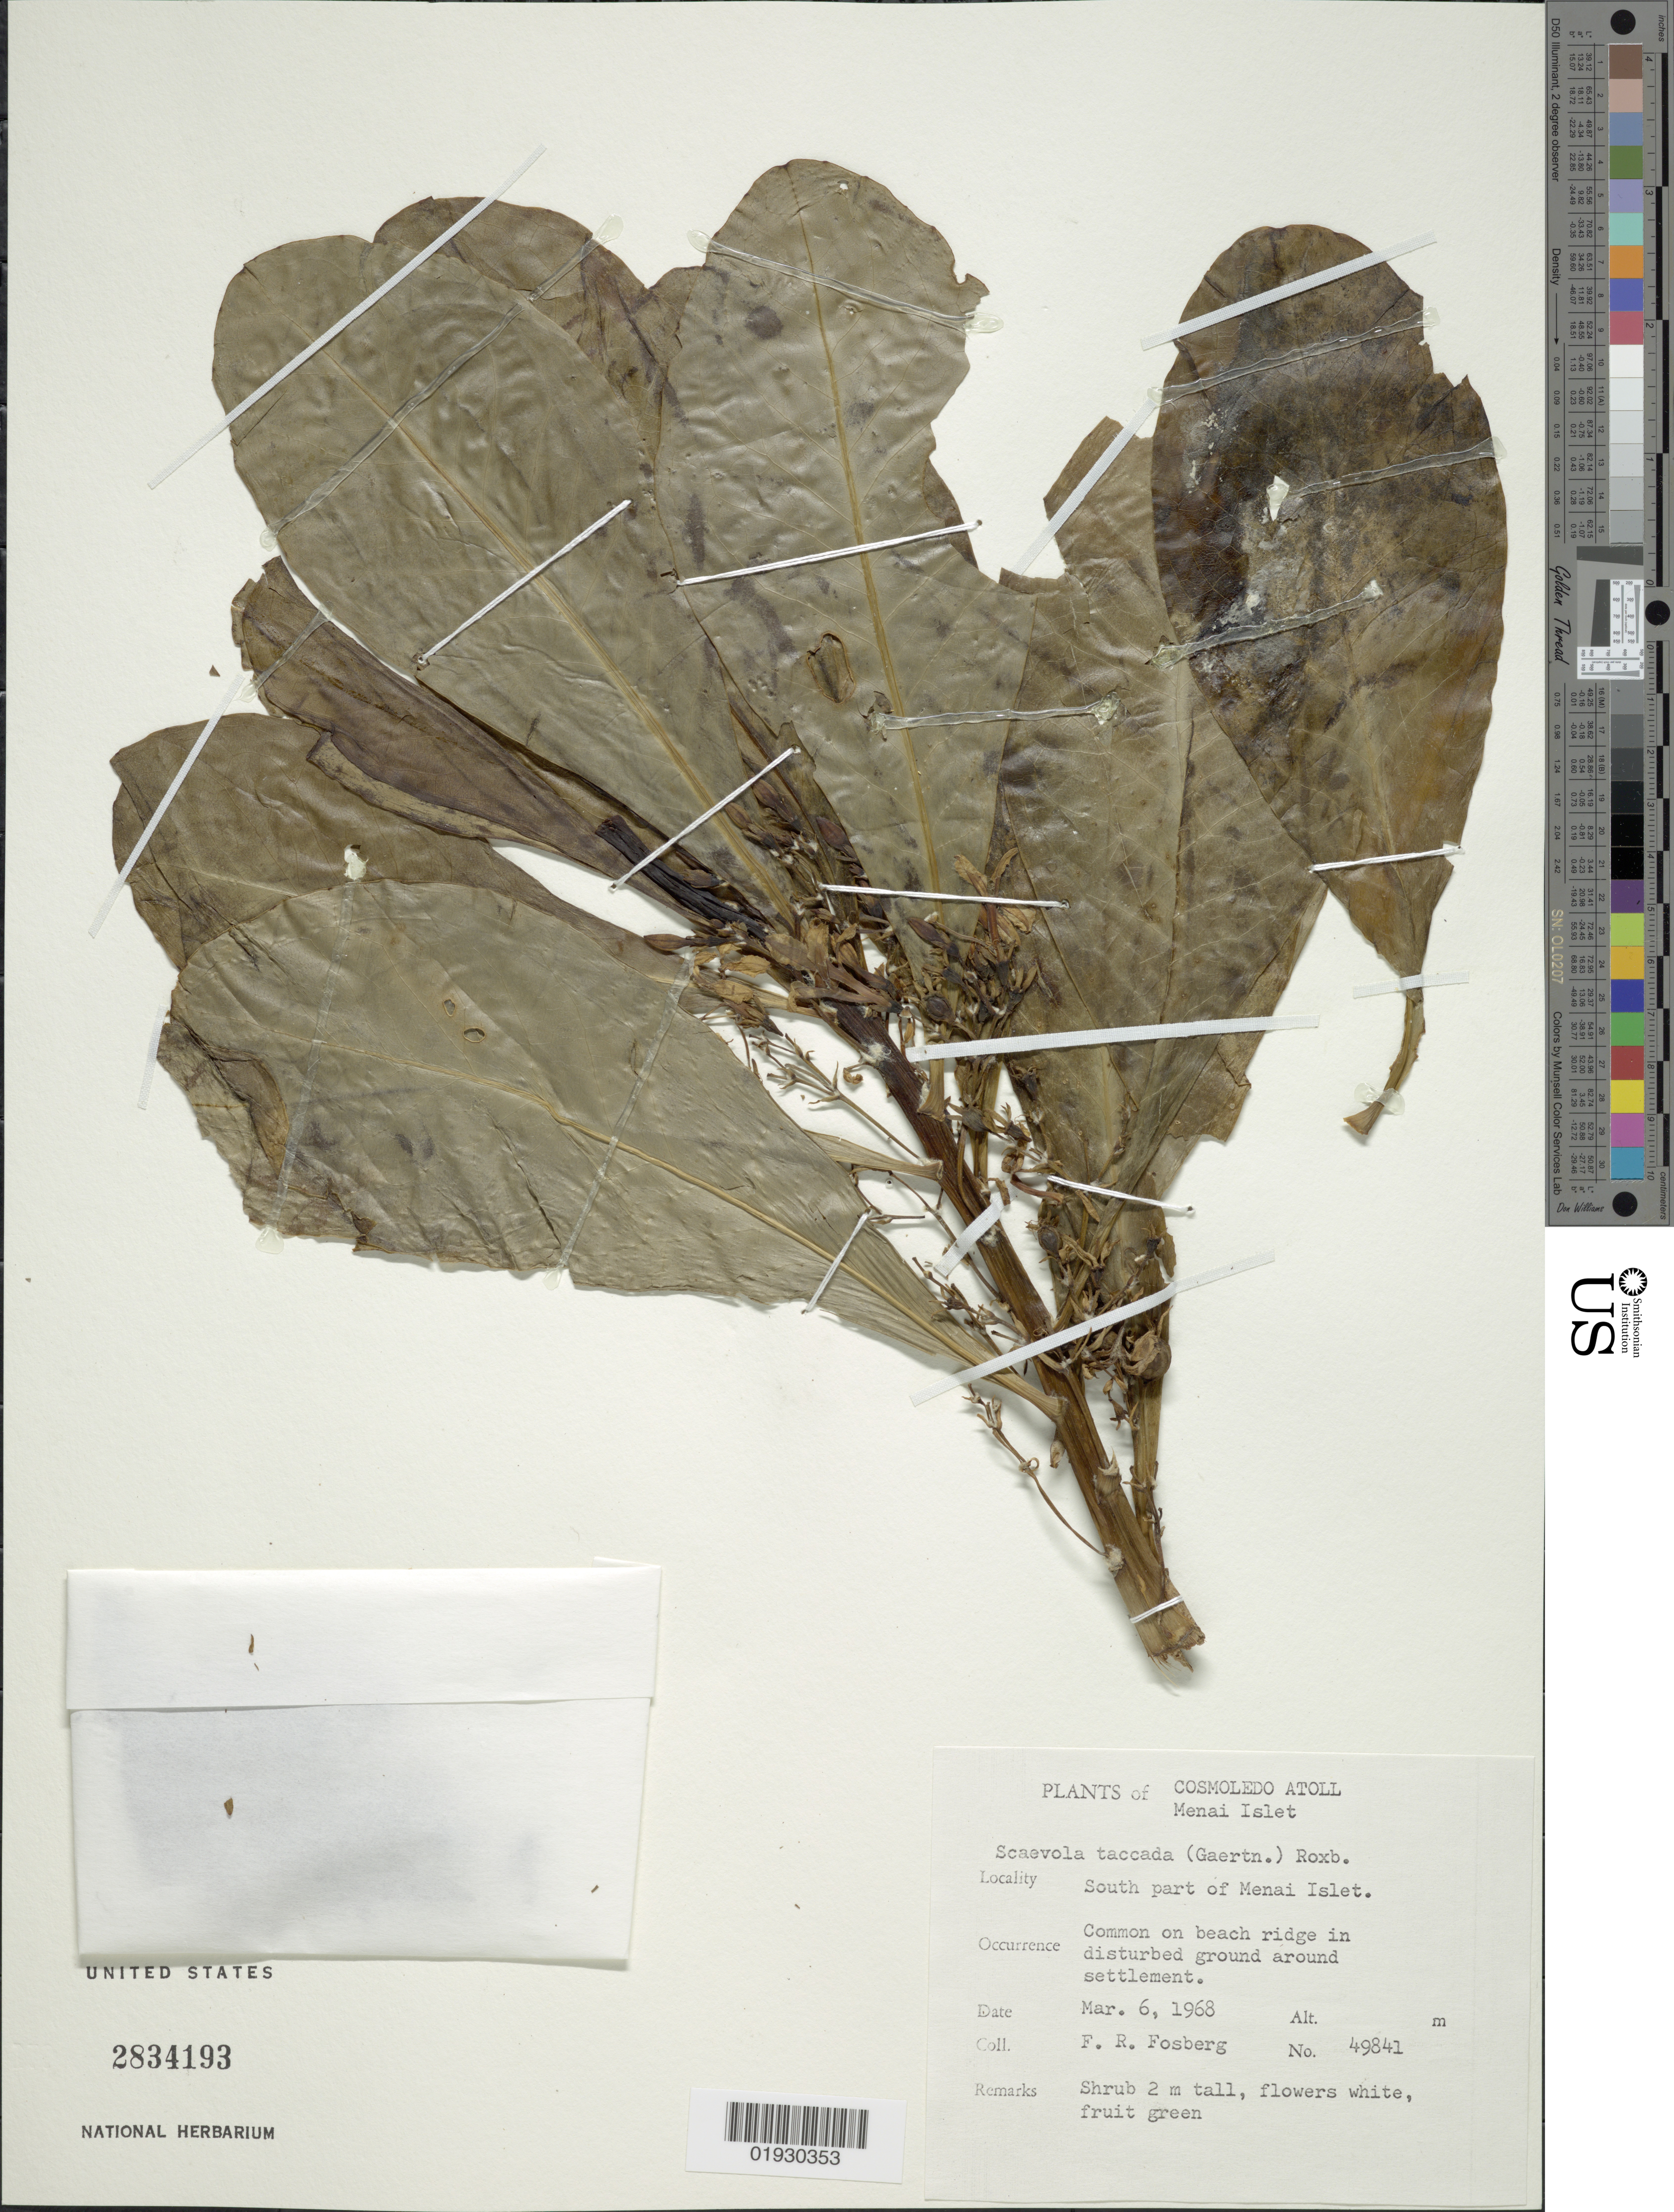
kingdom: Plantae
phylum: Tracheophyta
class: Magnoliopsida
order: Asterales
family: Goodeniaceae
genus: Scaevola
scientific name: Scaevola taccada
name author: (Gaertn.) Roxb.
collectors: F. R. Fosberg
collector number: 49841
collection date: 1968-03-06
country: Seychelles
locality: Cosmoledo Atoll. Menai Islet. South part of Menai Islet. Common on beach ridge in disturbed ground around settlement.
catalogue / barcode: US 2834193